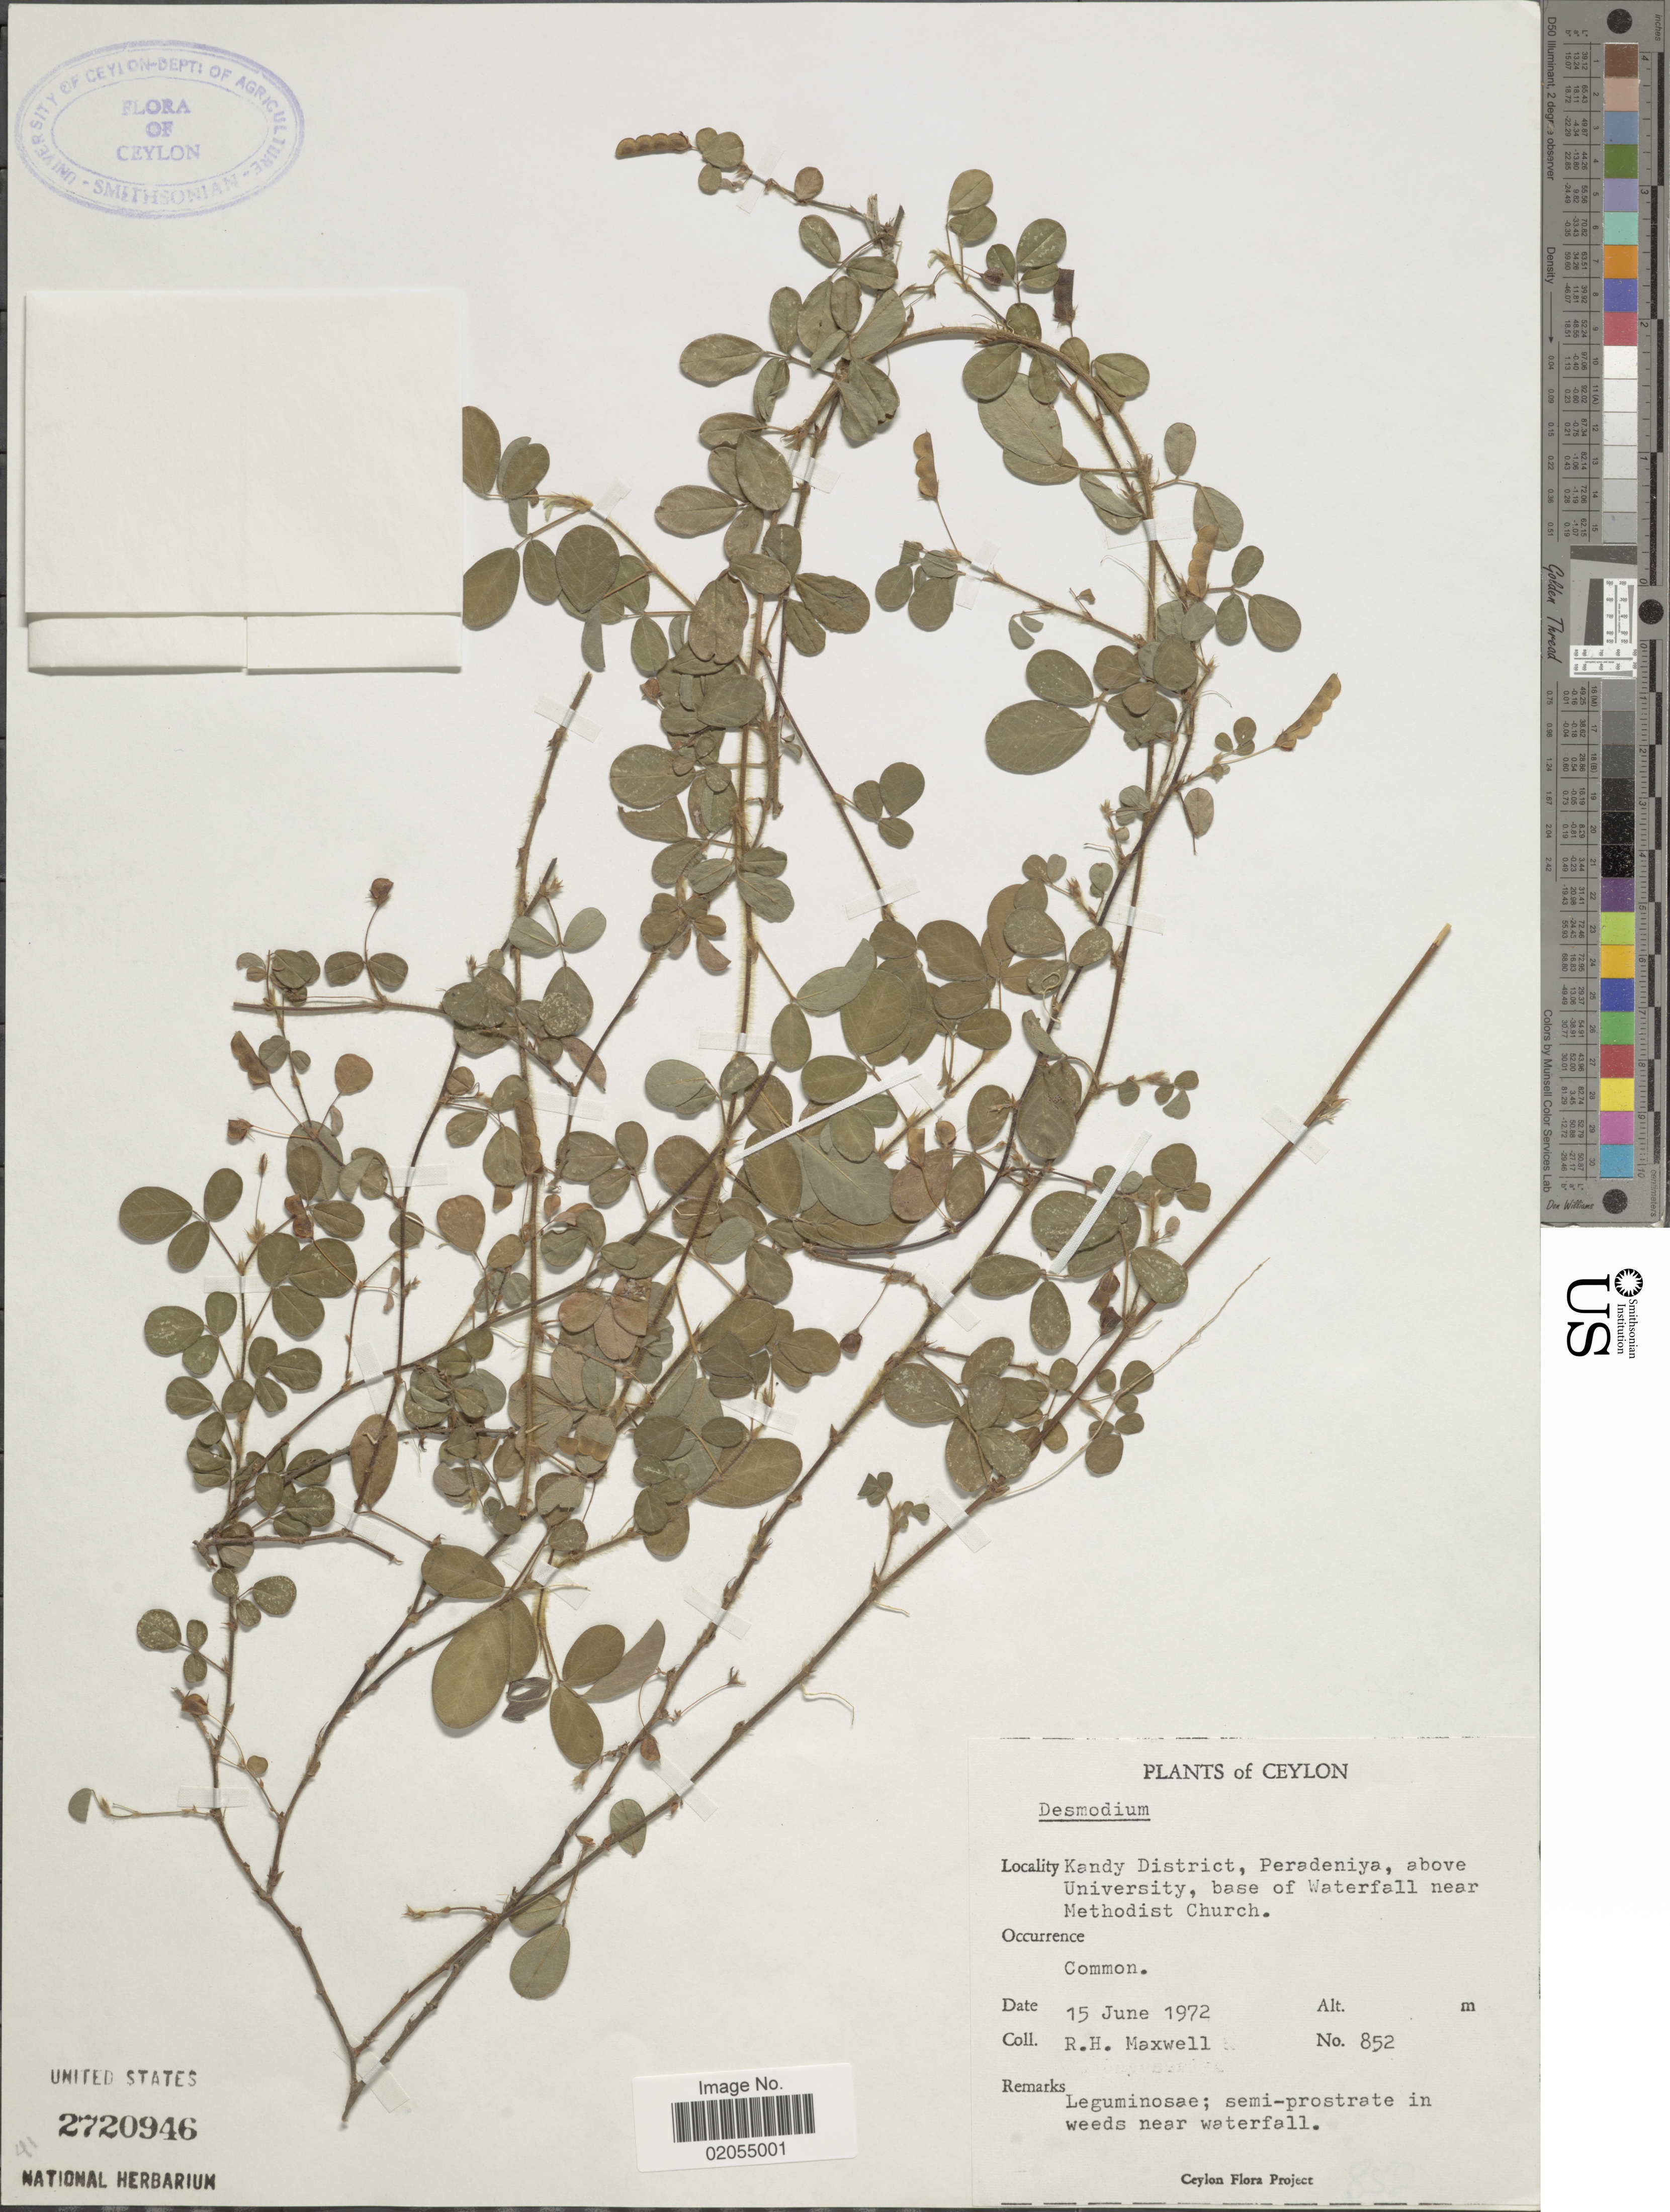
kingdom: Plantae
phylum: Tracheophyta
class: Magnoliopsida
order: Fabales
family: Fabaceae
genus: Desmodium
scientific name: Desmodium sp.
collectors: R. Maxwell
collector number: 852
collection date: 1972-06-15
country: Sri Lanka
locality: Ceylon. Kandy District, Paradeniya, above University, base of Waterfall near Methodist Church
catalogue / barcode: US 2720946